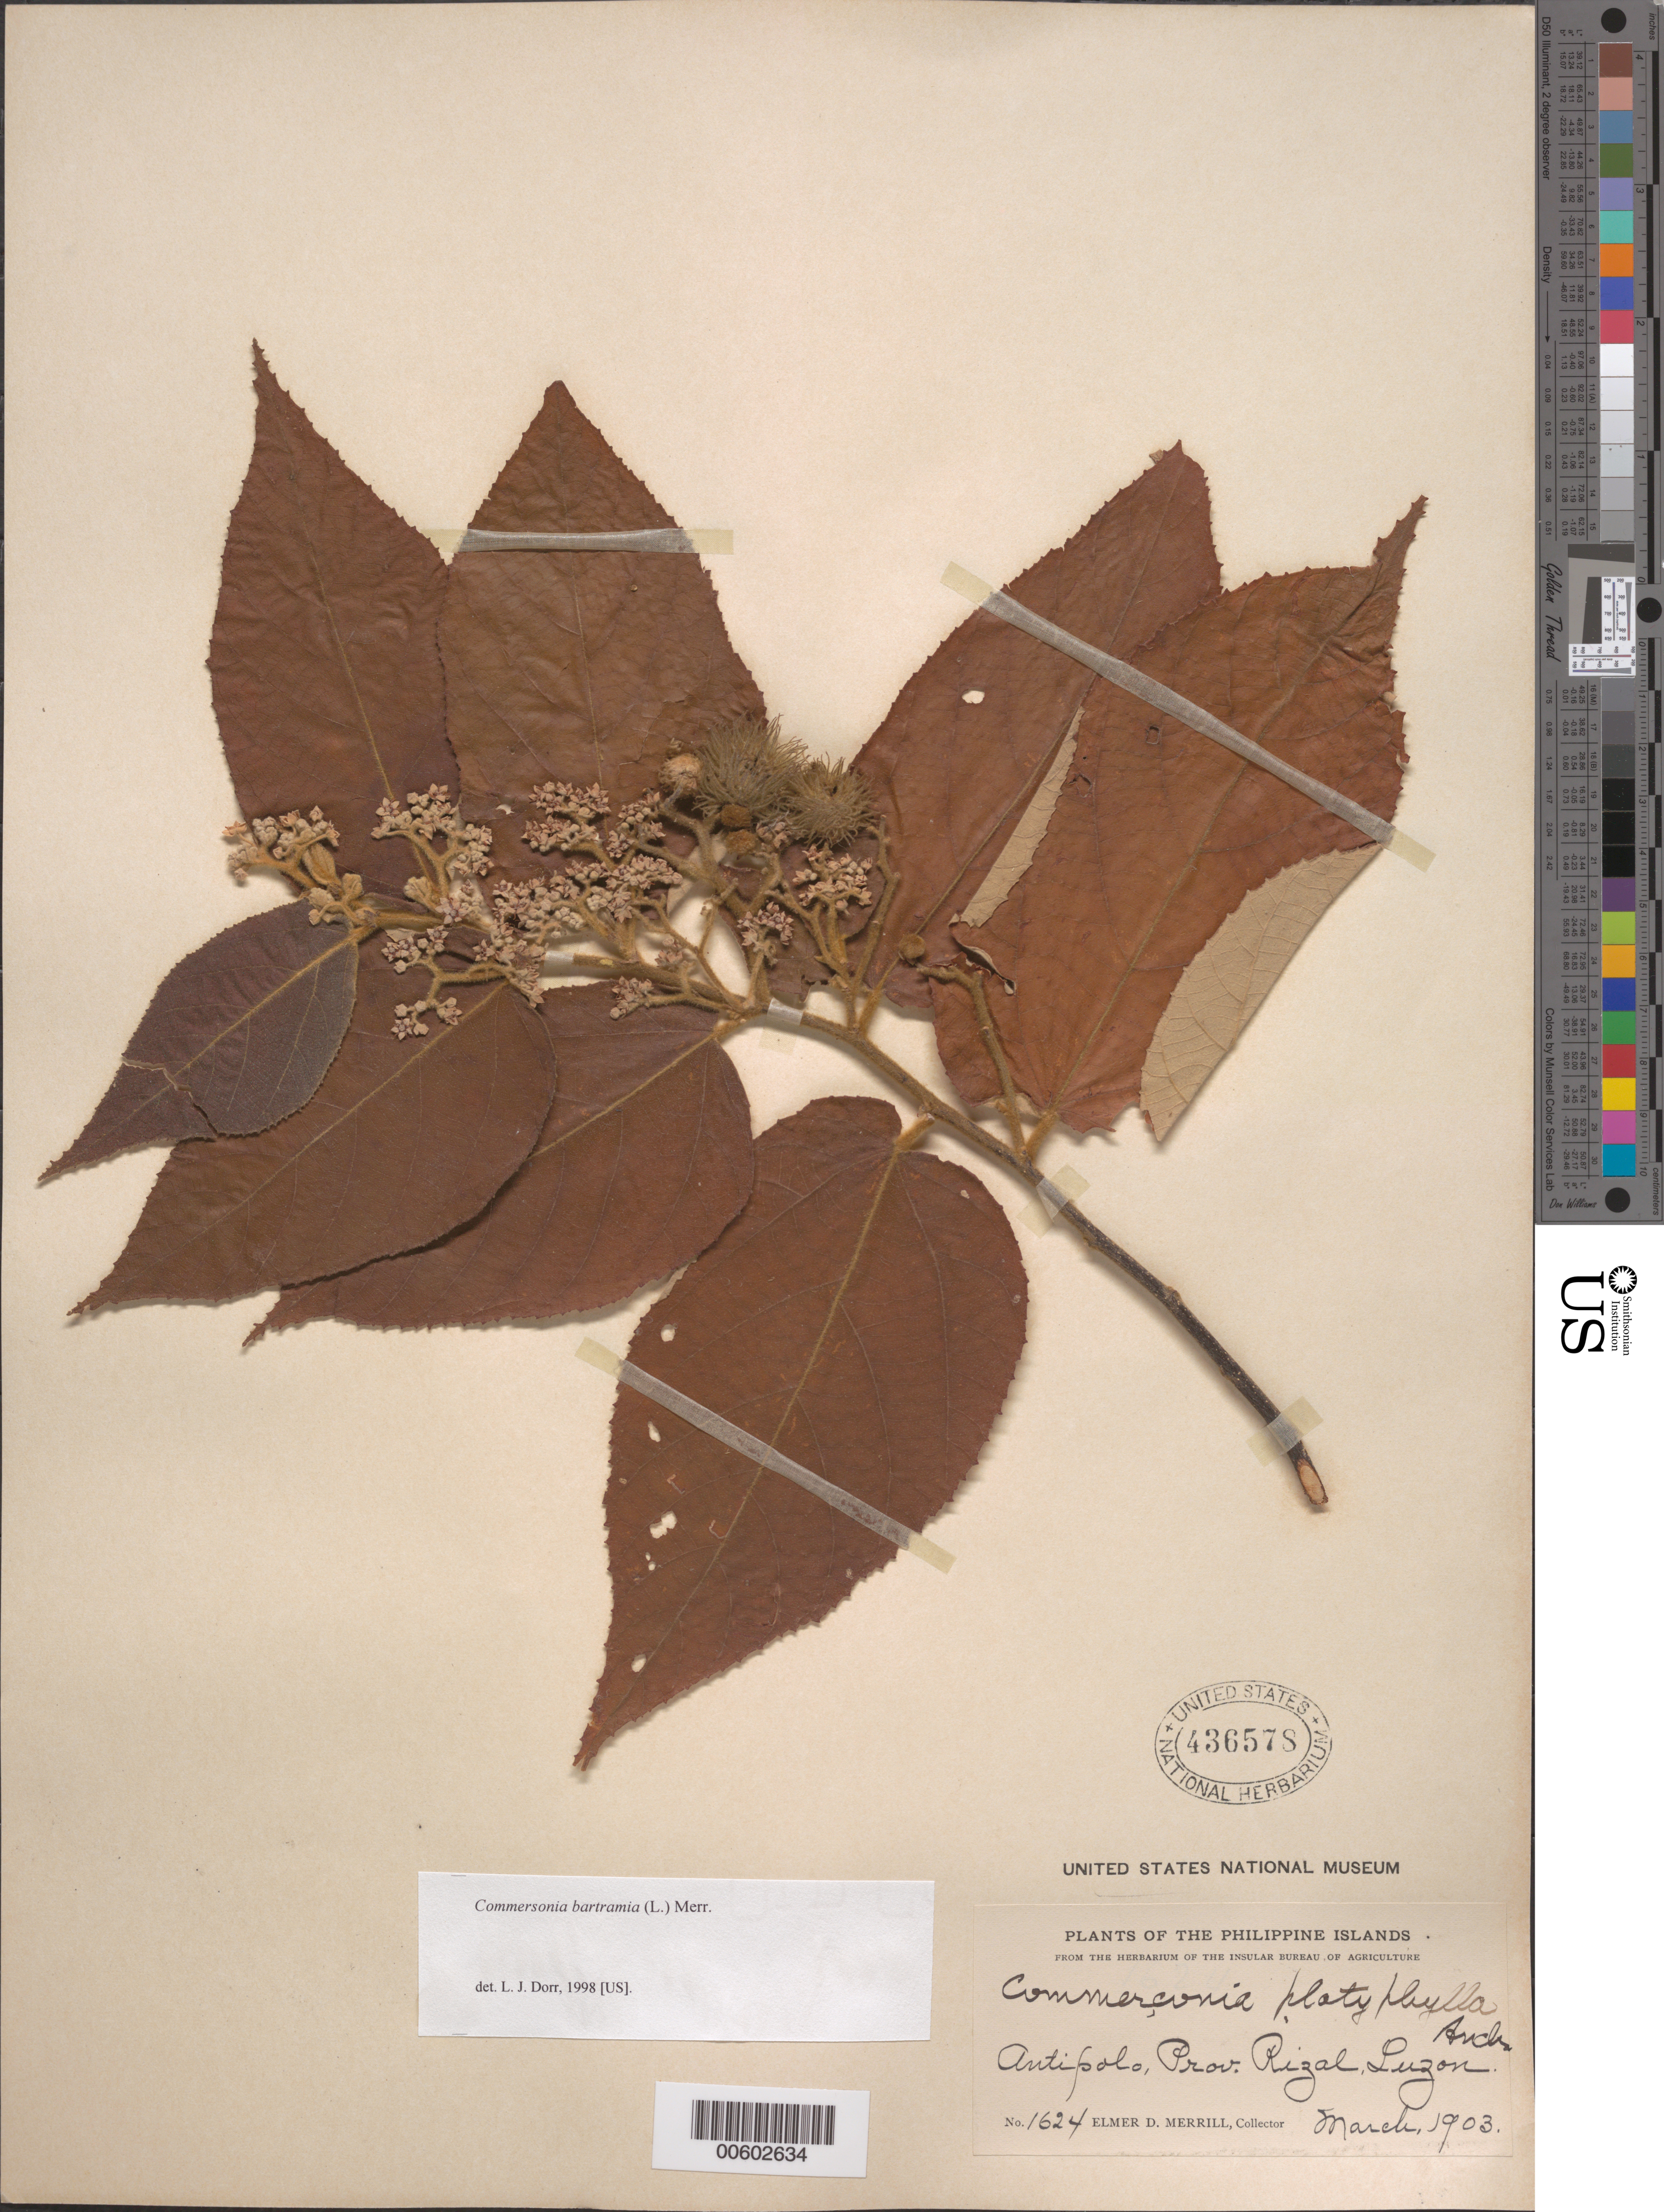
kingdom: Plantae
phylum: Tracheophyta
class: Magnoliopsida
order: Malvales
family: Malvaceae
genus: Commersonia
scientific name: Commersonia bartramia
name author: (L.) Merr.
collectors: E. D. Merrill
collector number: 1624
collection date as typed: Mar 1903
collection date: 1903-03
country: Philippines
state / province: Calabarzon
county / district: Rizal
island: Luzon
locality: Antipolo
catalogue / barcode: US 436578